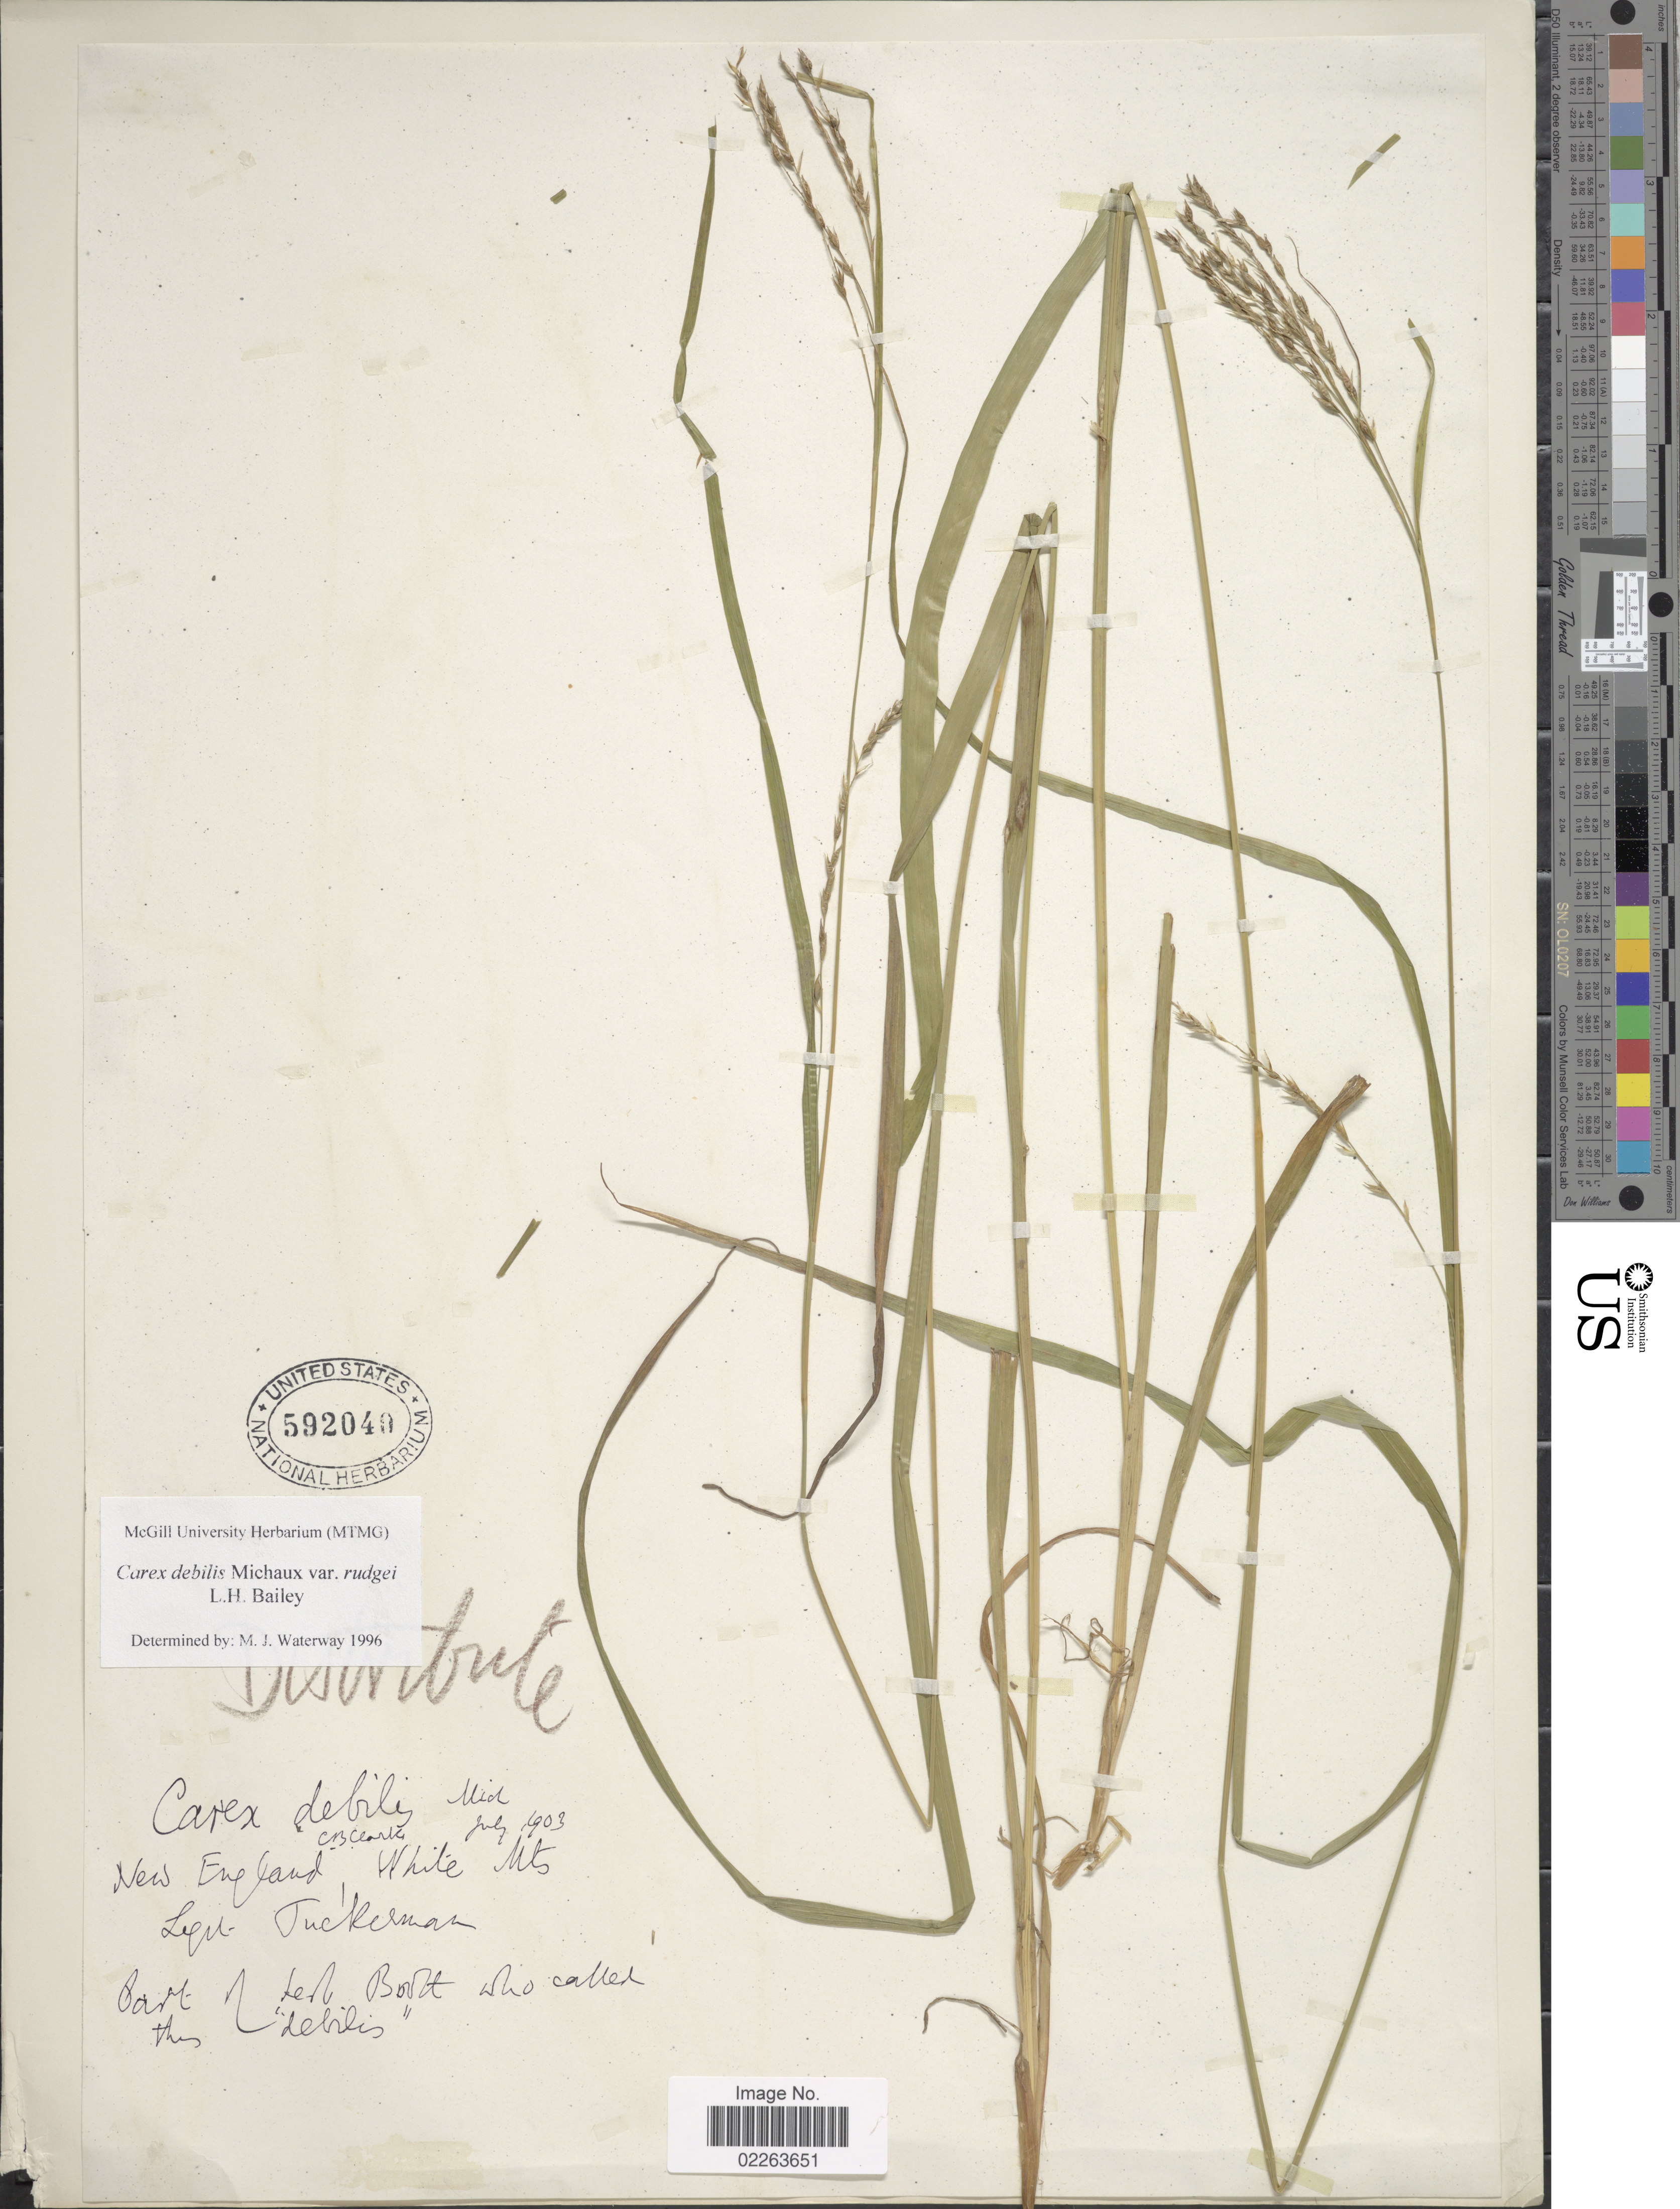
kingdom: Plantae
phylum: Tracheophyta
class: Liliopsida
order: Poales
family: Cyperaceae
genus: Carex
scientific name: Carex flexuosa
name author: Muhl. ex Willd.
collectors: -- Tuckerman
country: United States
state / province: New Hampshire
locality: New England, White Mts.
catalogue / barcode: US 592049